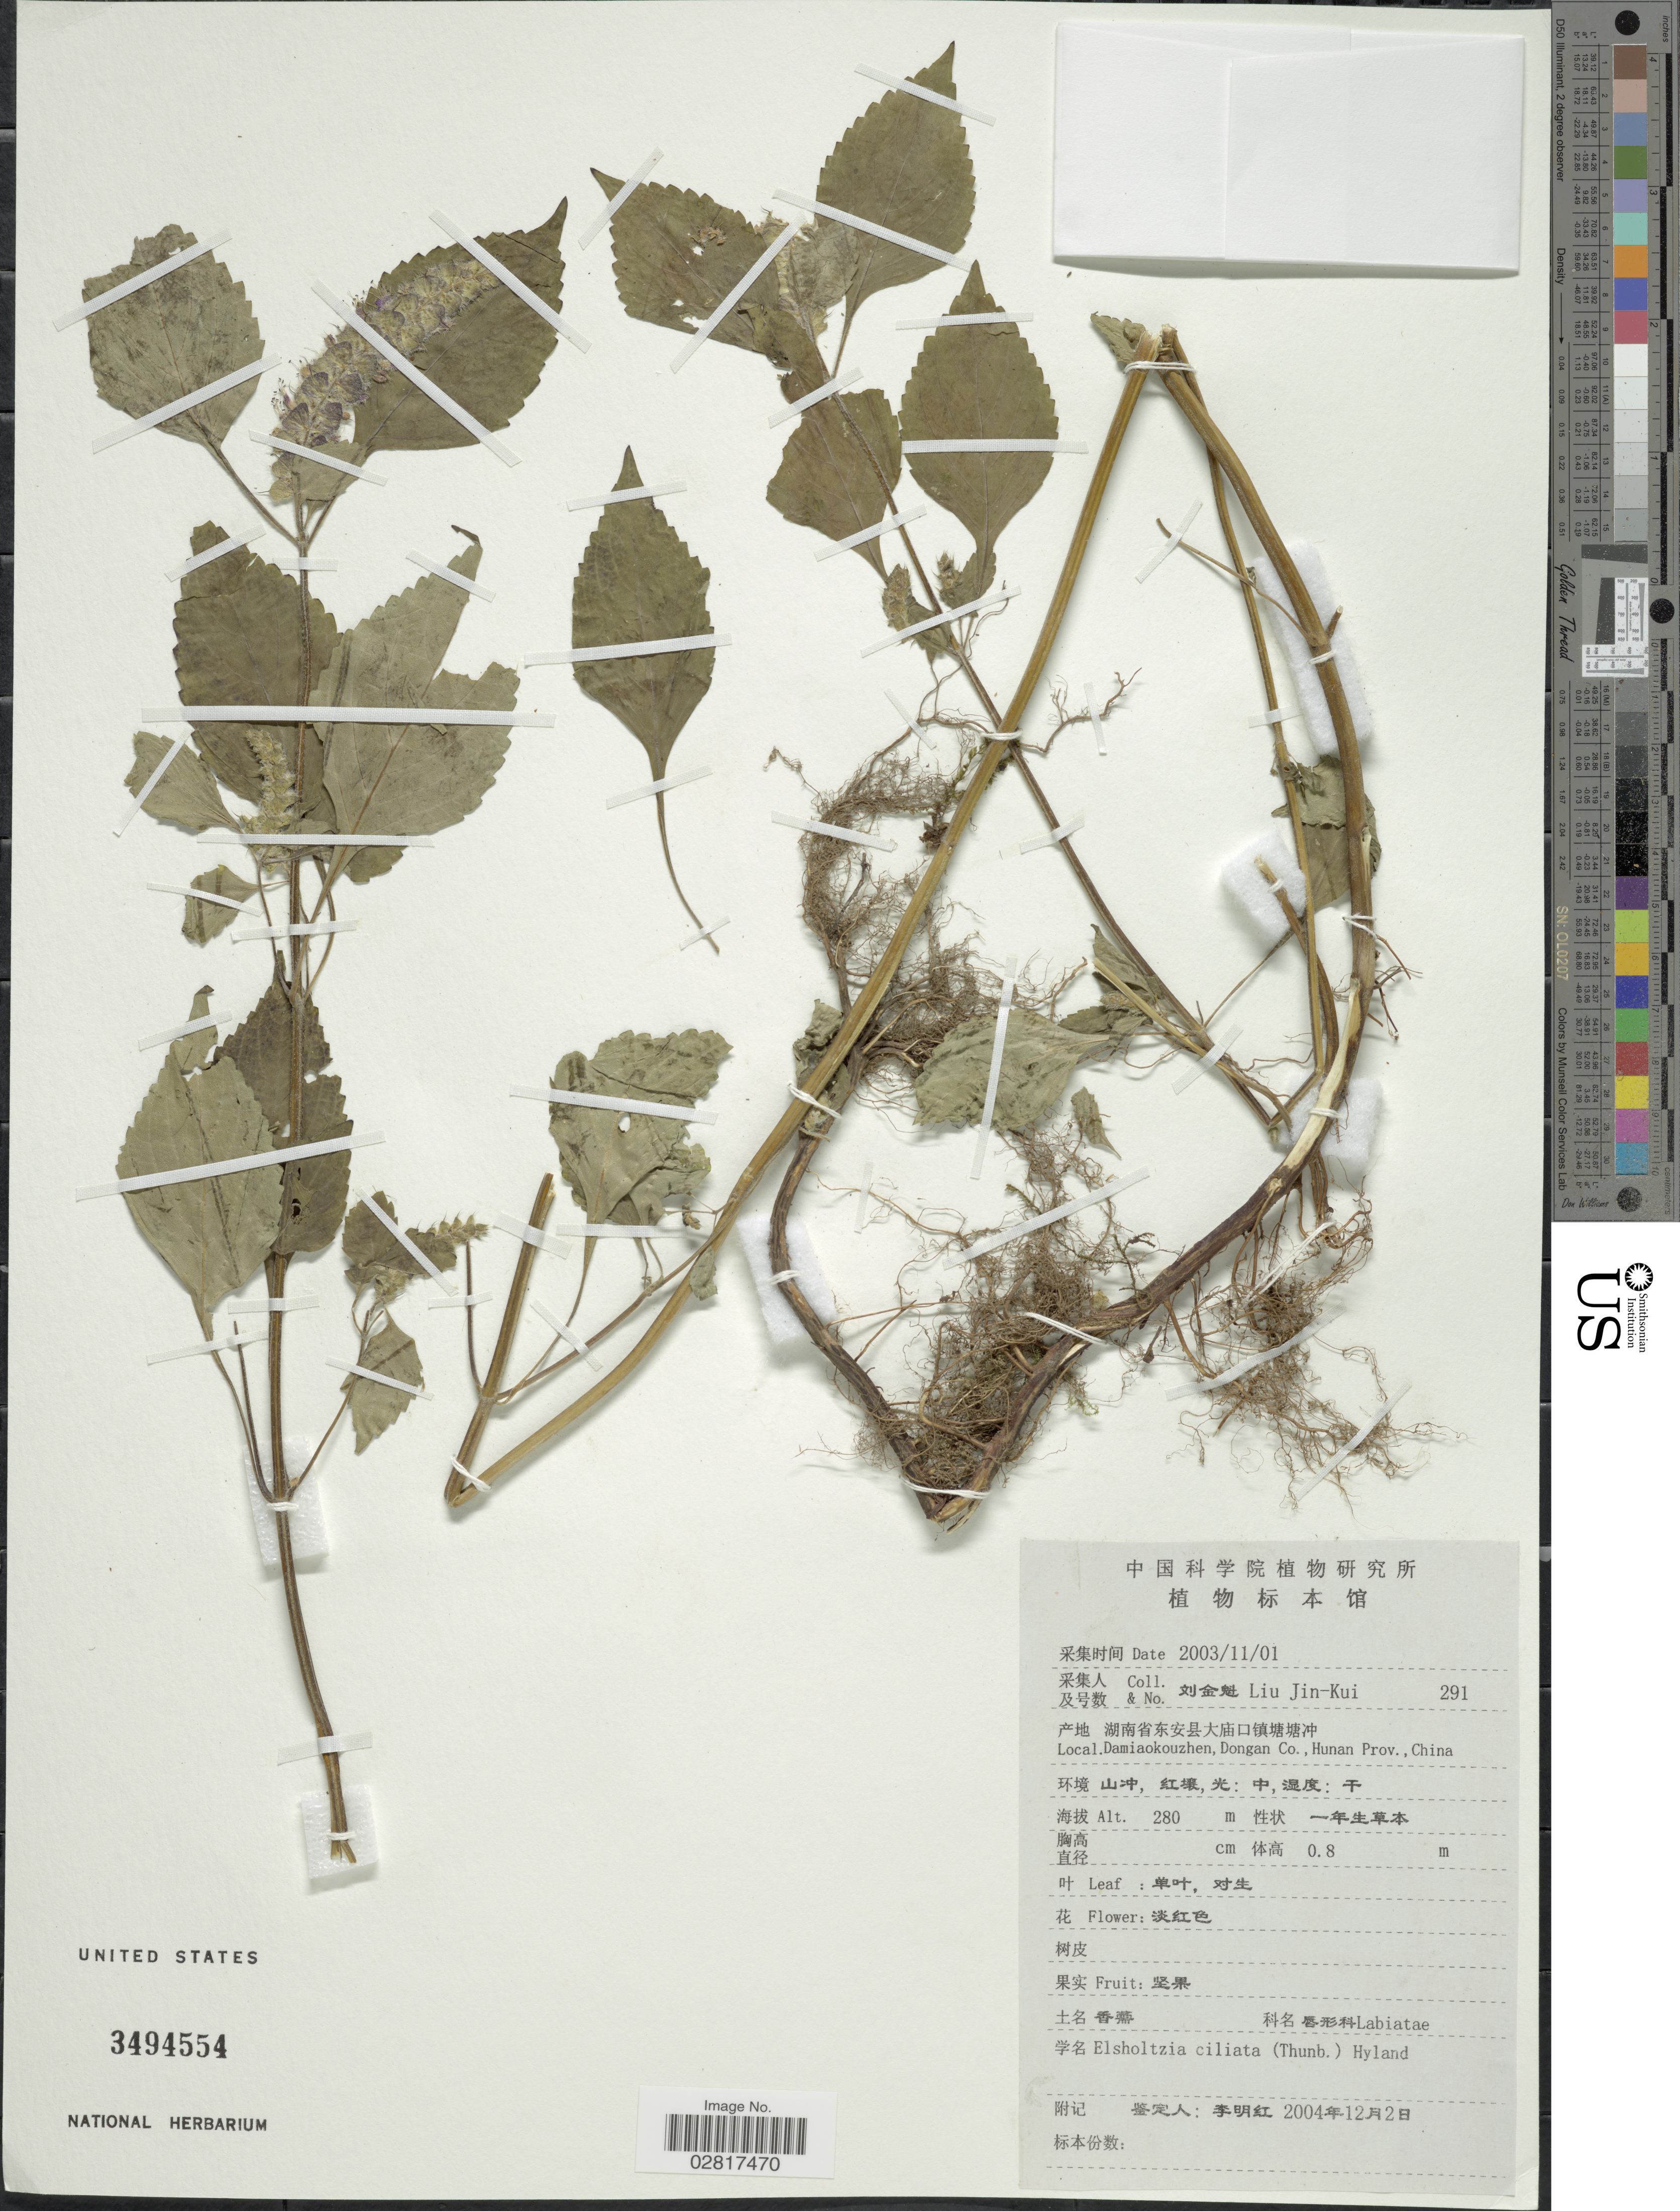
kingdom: Plantae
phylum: Tracheophyta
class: Magnoliopsida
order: Lamiales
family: Lamiaceae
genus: Elsholtzia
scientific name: Elsholtzia ciliata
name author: (Thunb.) Hyl.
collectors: Liu Jin-Kui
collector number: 291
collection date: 2003-11-01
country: China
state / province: Hunan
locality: Damiaokouzhen, Dongan Co., Hunan Prov.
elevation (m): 280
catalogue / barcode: US 3494554